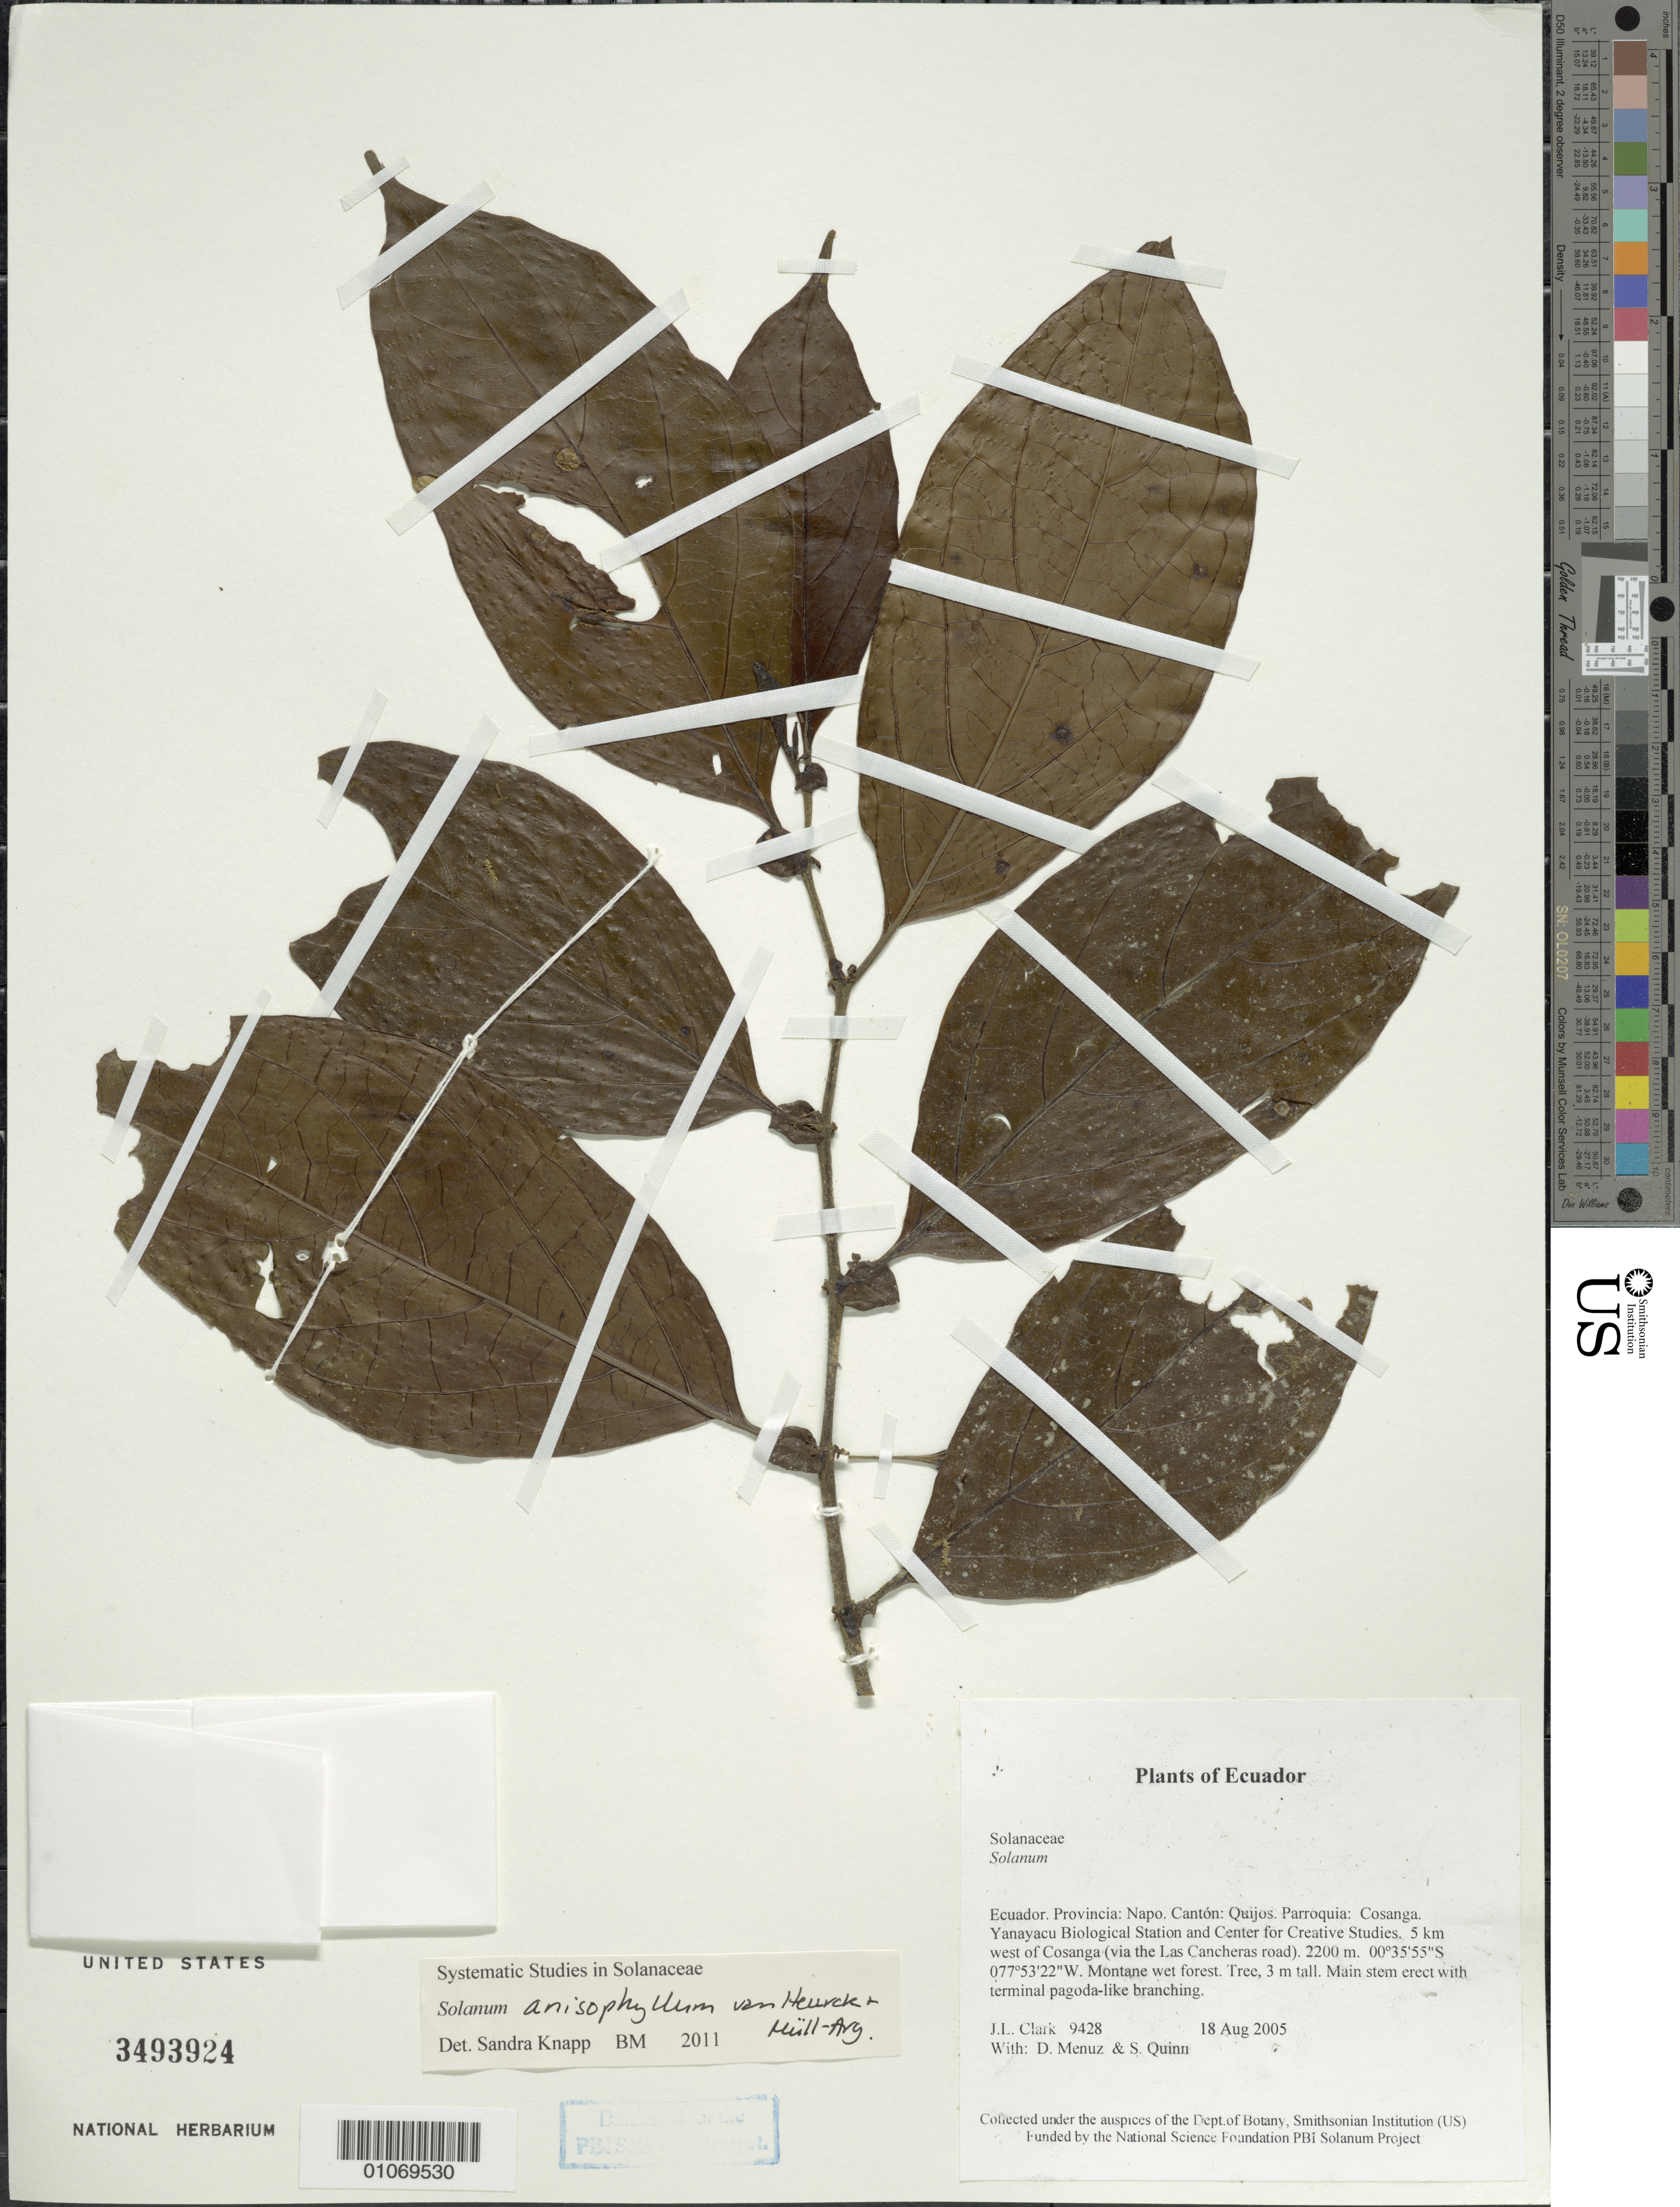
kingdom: Plantae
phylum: Tracheophyta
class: Magnoliopsida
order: Solanales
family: Solanaceae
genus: Solanum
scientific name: Solanum anisophyllum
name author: Van Heurck & Müll. Arg.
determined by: Knapp, S. D.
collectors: J. L. Clark, D. Menuz & S. Quinn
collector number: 9428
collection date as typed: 18 Aug 2005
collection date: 2005-08-18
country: Ecuador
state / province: Napo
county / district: Quijos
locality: Yanayacu Biological Station and Center for Creative studies. 5 km west of Cosanga (via the Las Cancheras road).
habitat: Montane wet forest.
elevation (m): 2200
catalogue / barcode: US 3493924